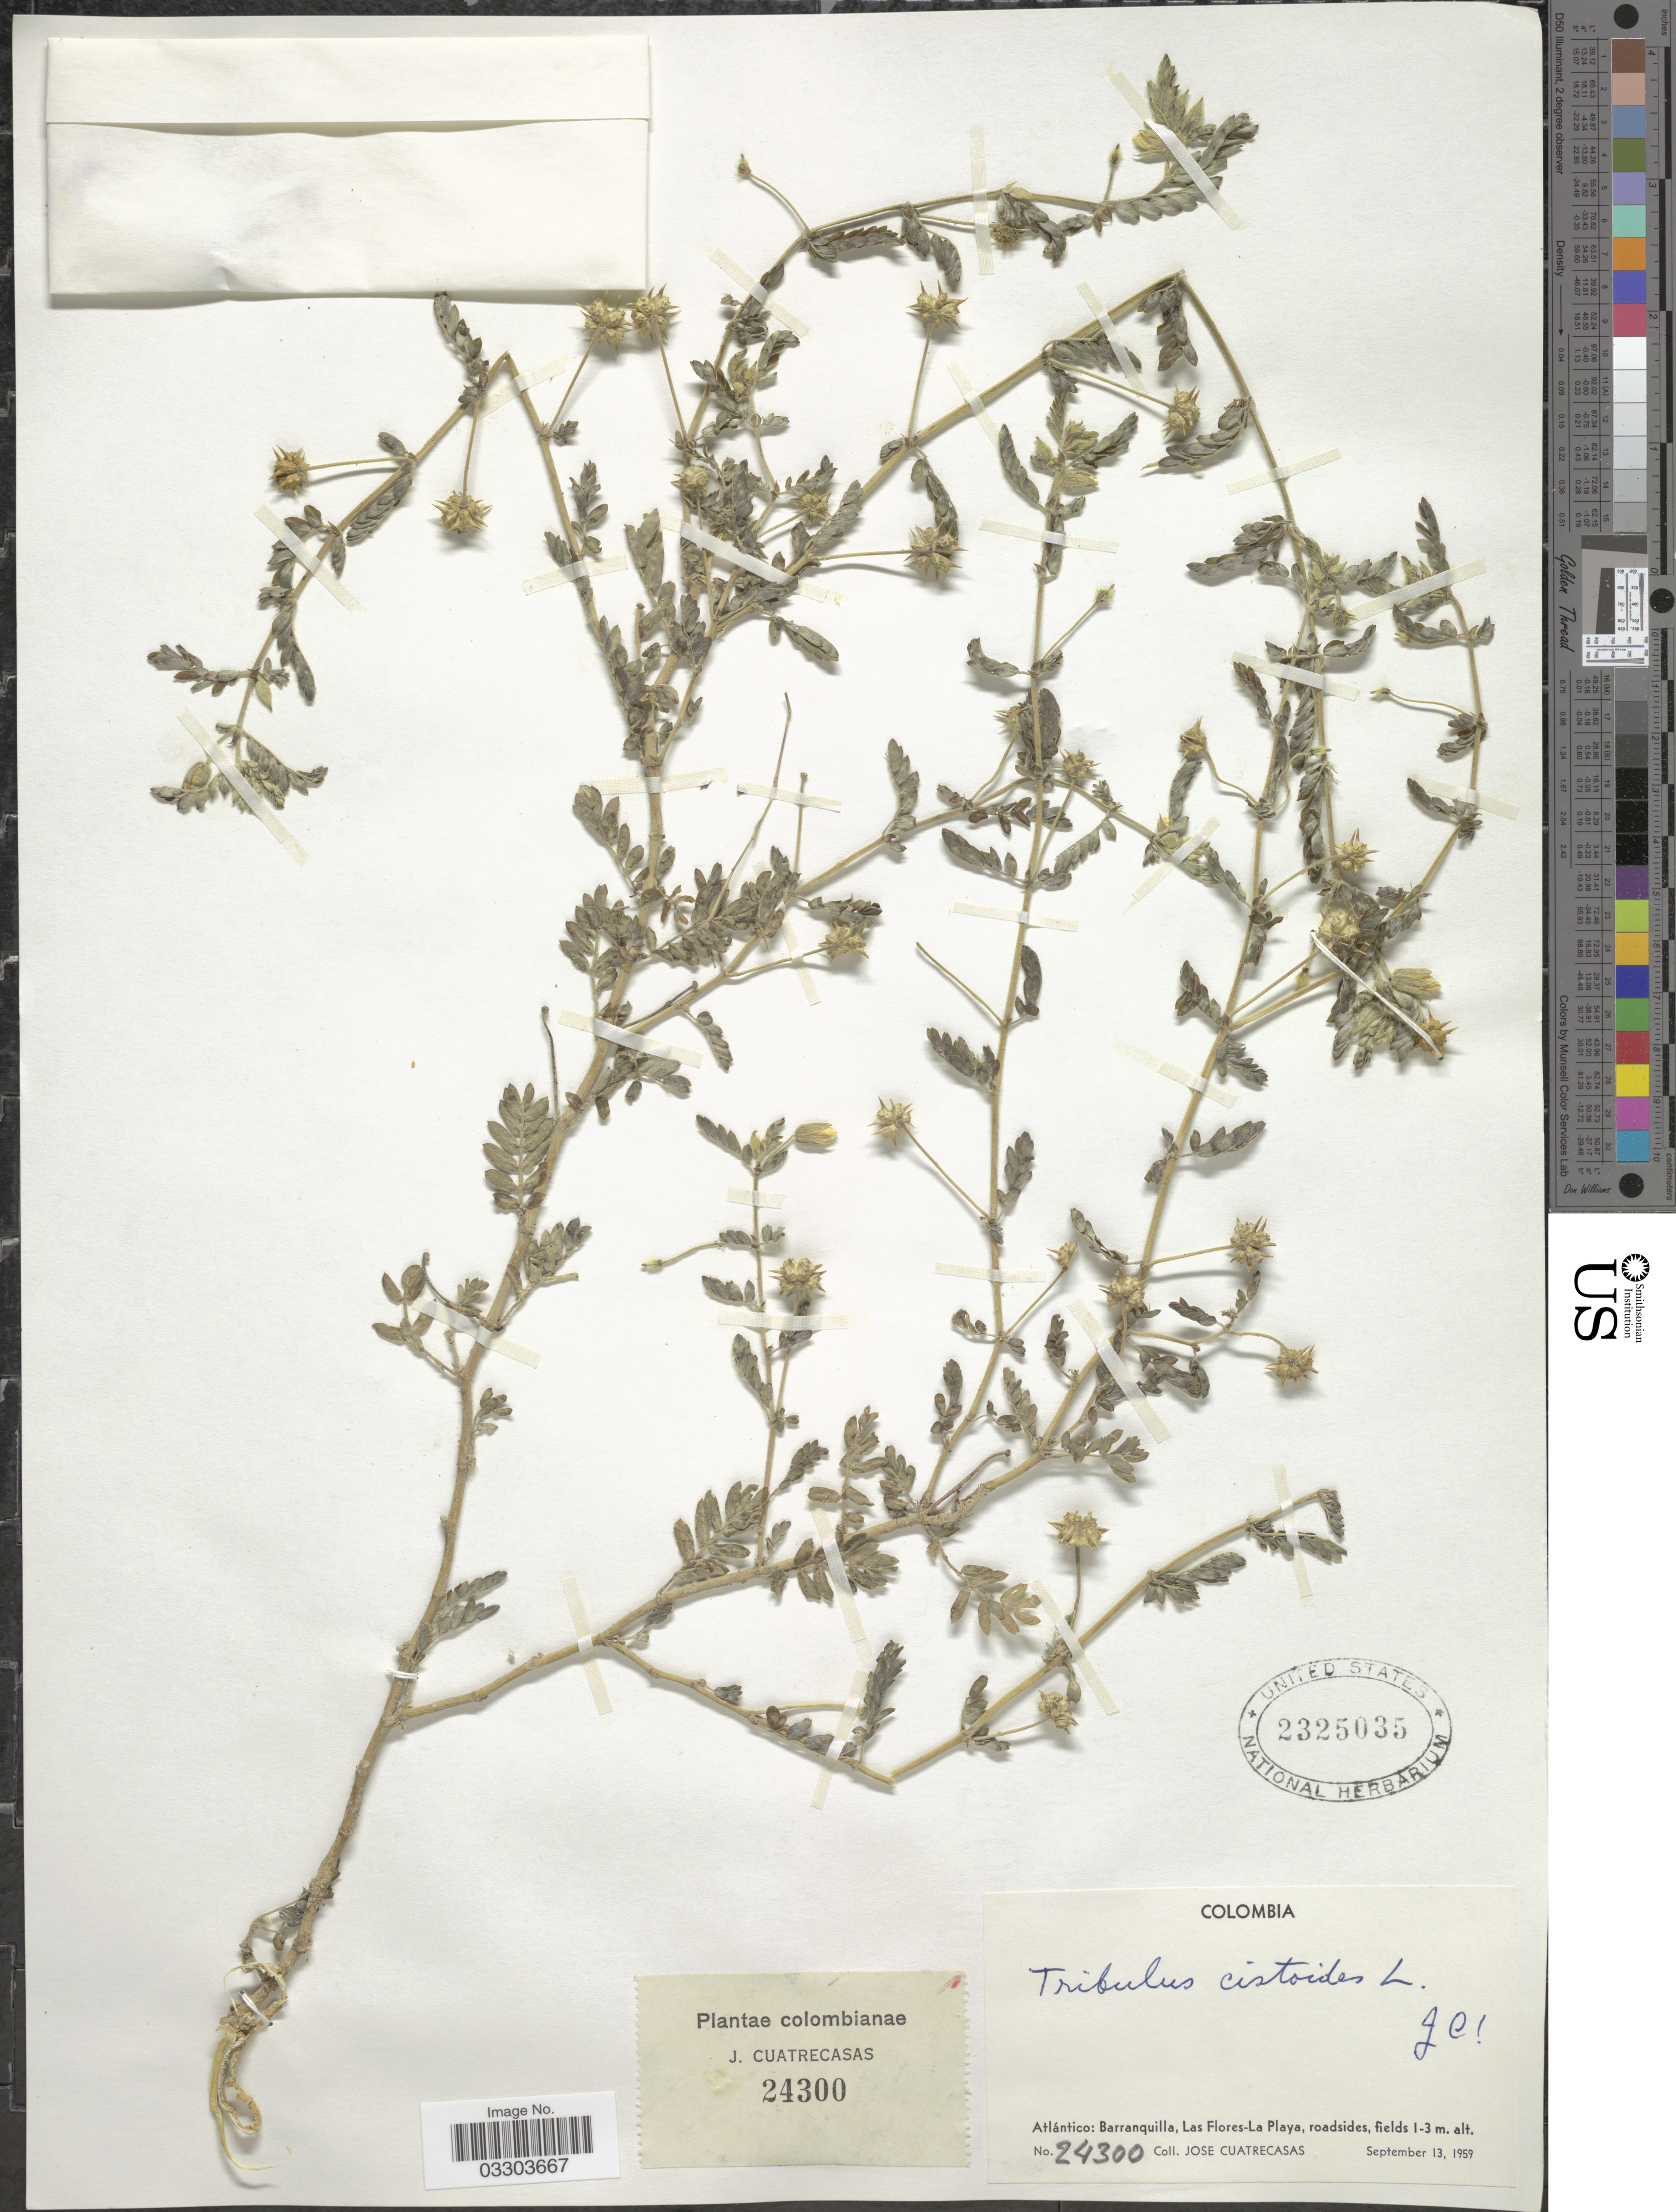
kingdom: Plantae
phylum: Tracheophyta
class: Magnoliopsida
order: Zygophyllales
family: Zygophyllaceae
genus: Tribulus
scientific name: Tribulus cistoides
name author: L.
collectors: J. Cuatrecasas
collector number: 24300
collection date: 1959-09-13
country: Colombia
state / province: Atlántico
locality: Barranquilla, Las Flores-La Playa, roadsides.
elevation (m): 1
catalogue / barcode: US 2325035